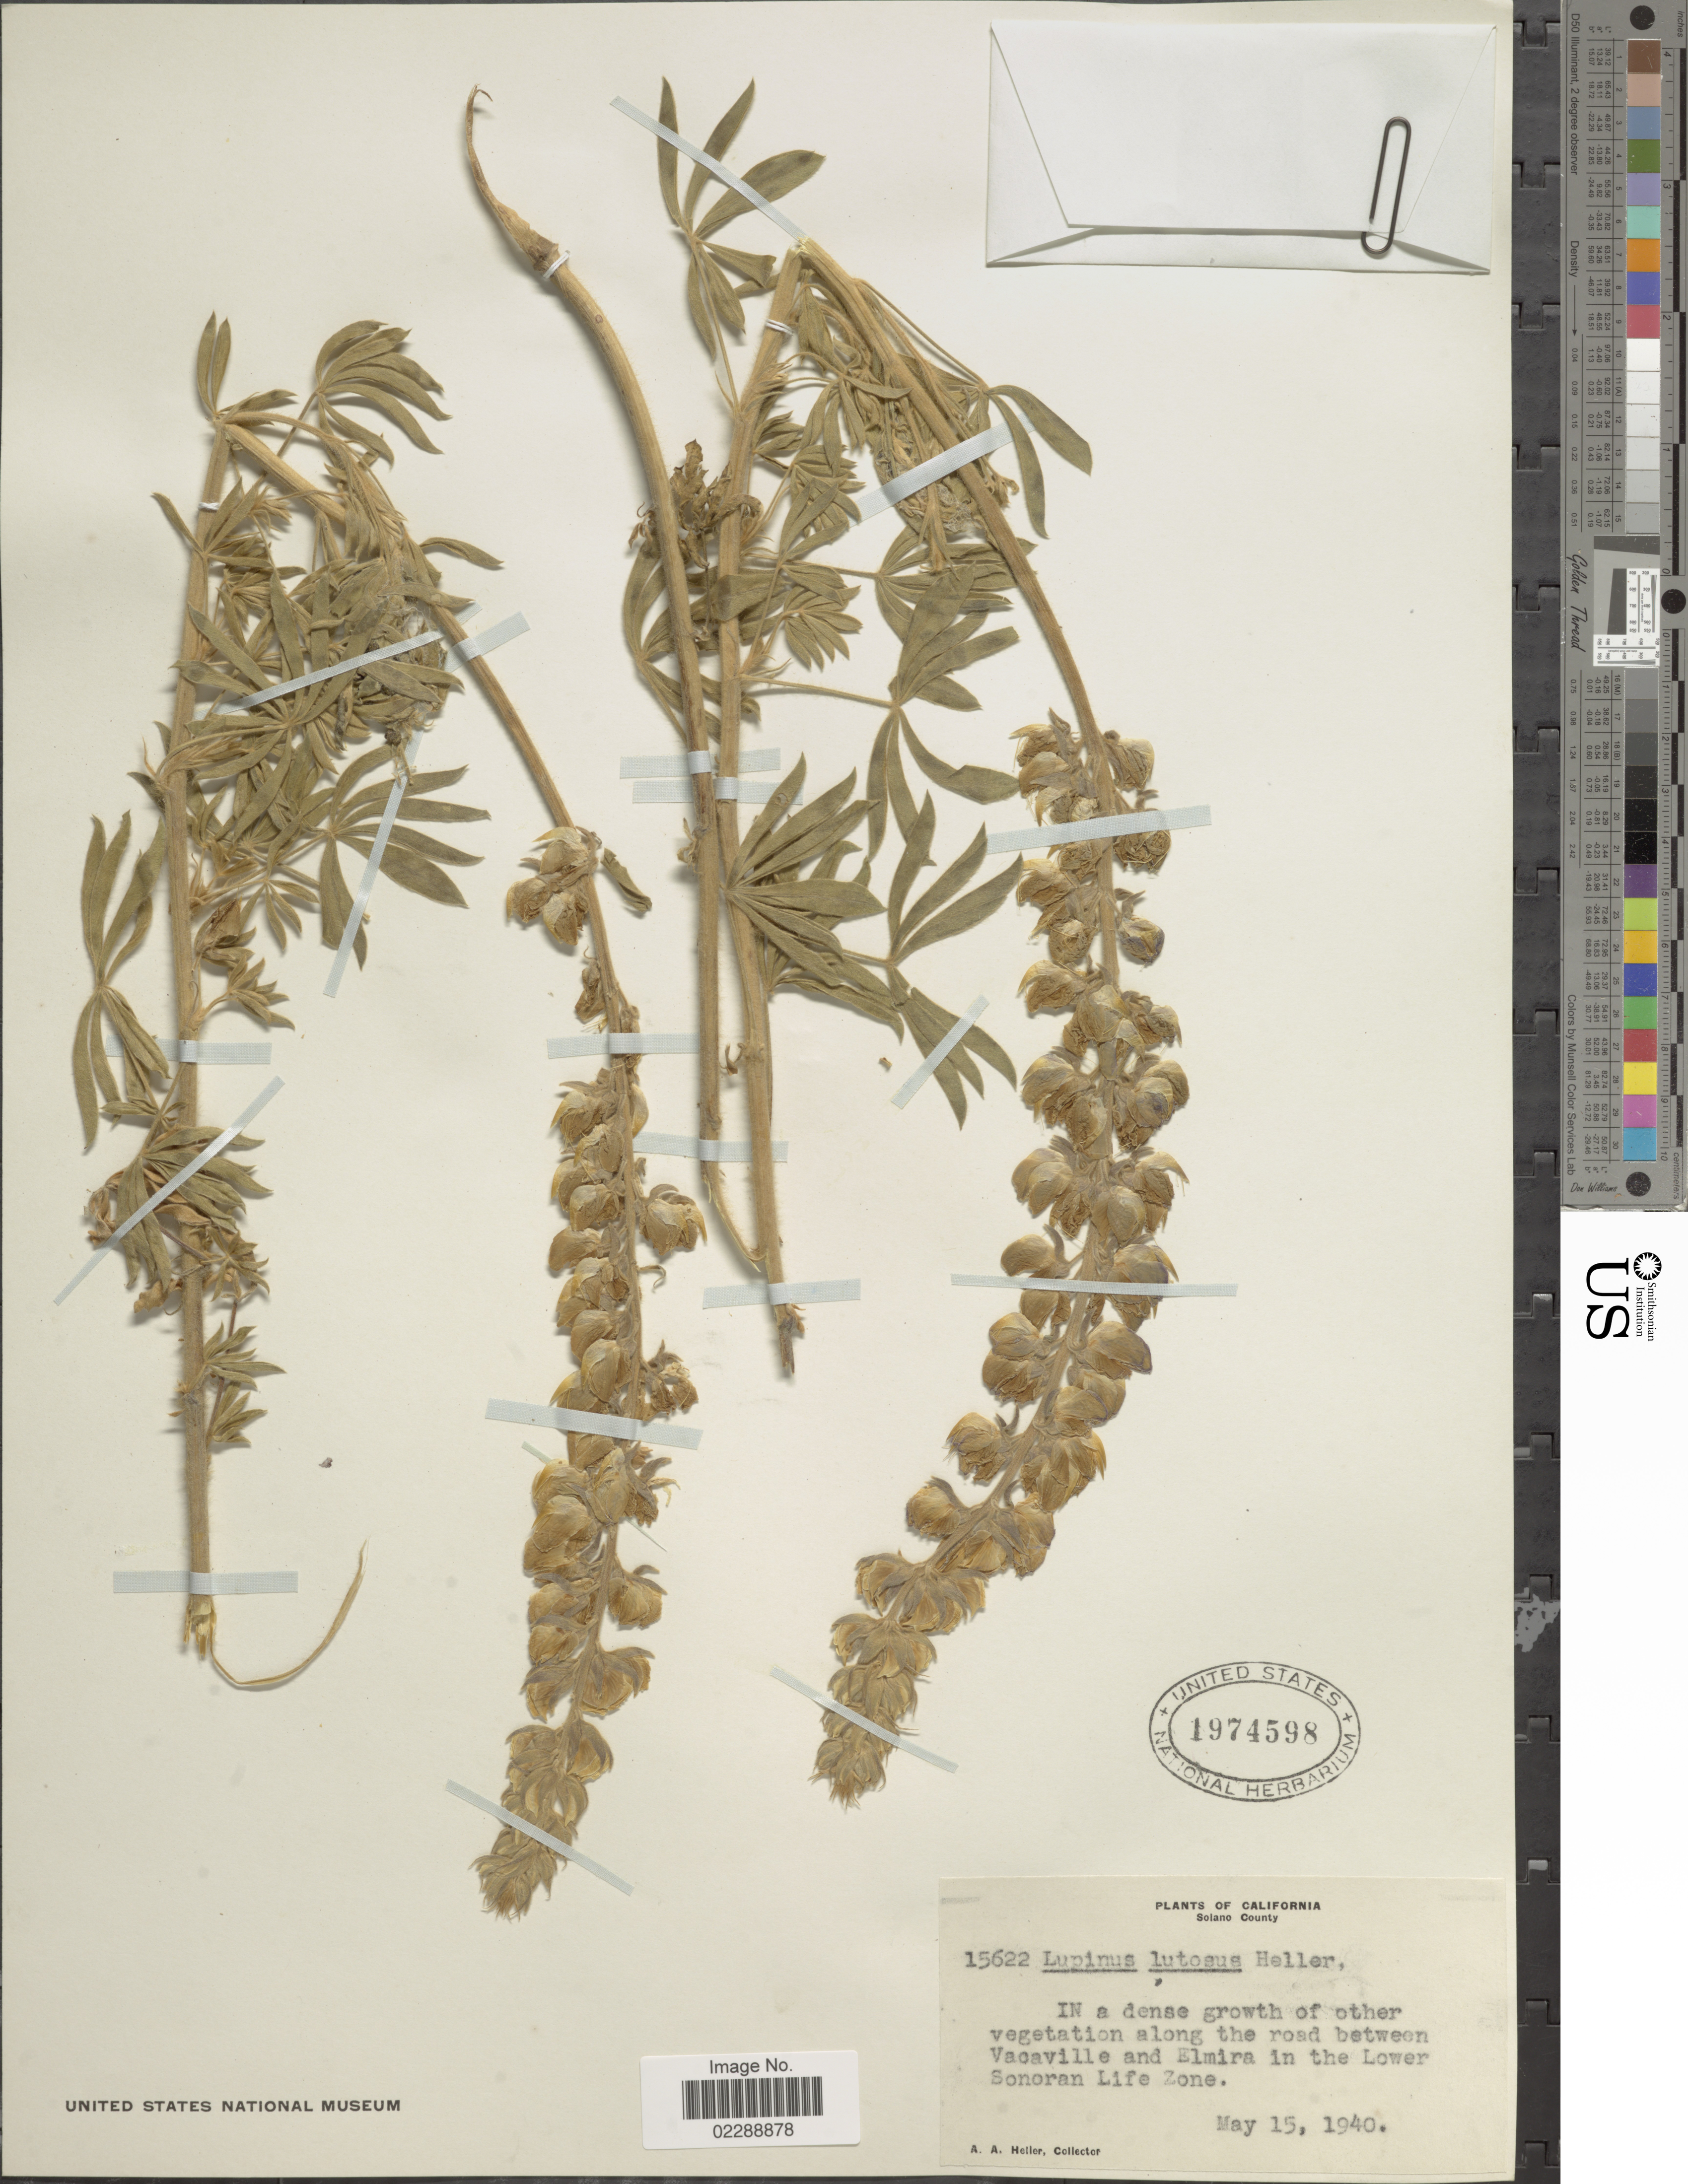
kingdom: Plantae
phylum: Tracheophyta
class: Magnoliopsida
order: Fabales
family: Fabaceae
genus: Lupinus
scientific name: Lupinus sp.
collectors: A. A. Heller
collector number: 15622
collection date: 1940-05-15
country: United States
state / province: California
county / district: Solano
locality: Solano County, In a dense growth of other vegetation along the road between Vacaville and Elmira in the Lower Sonoran Life Zone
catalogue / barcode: US 1974598